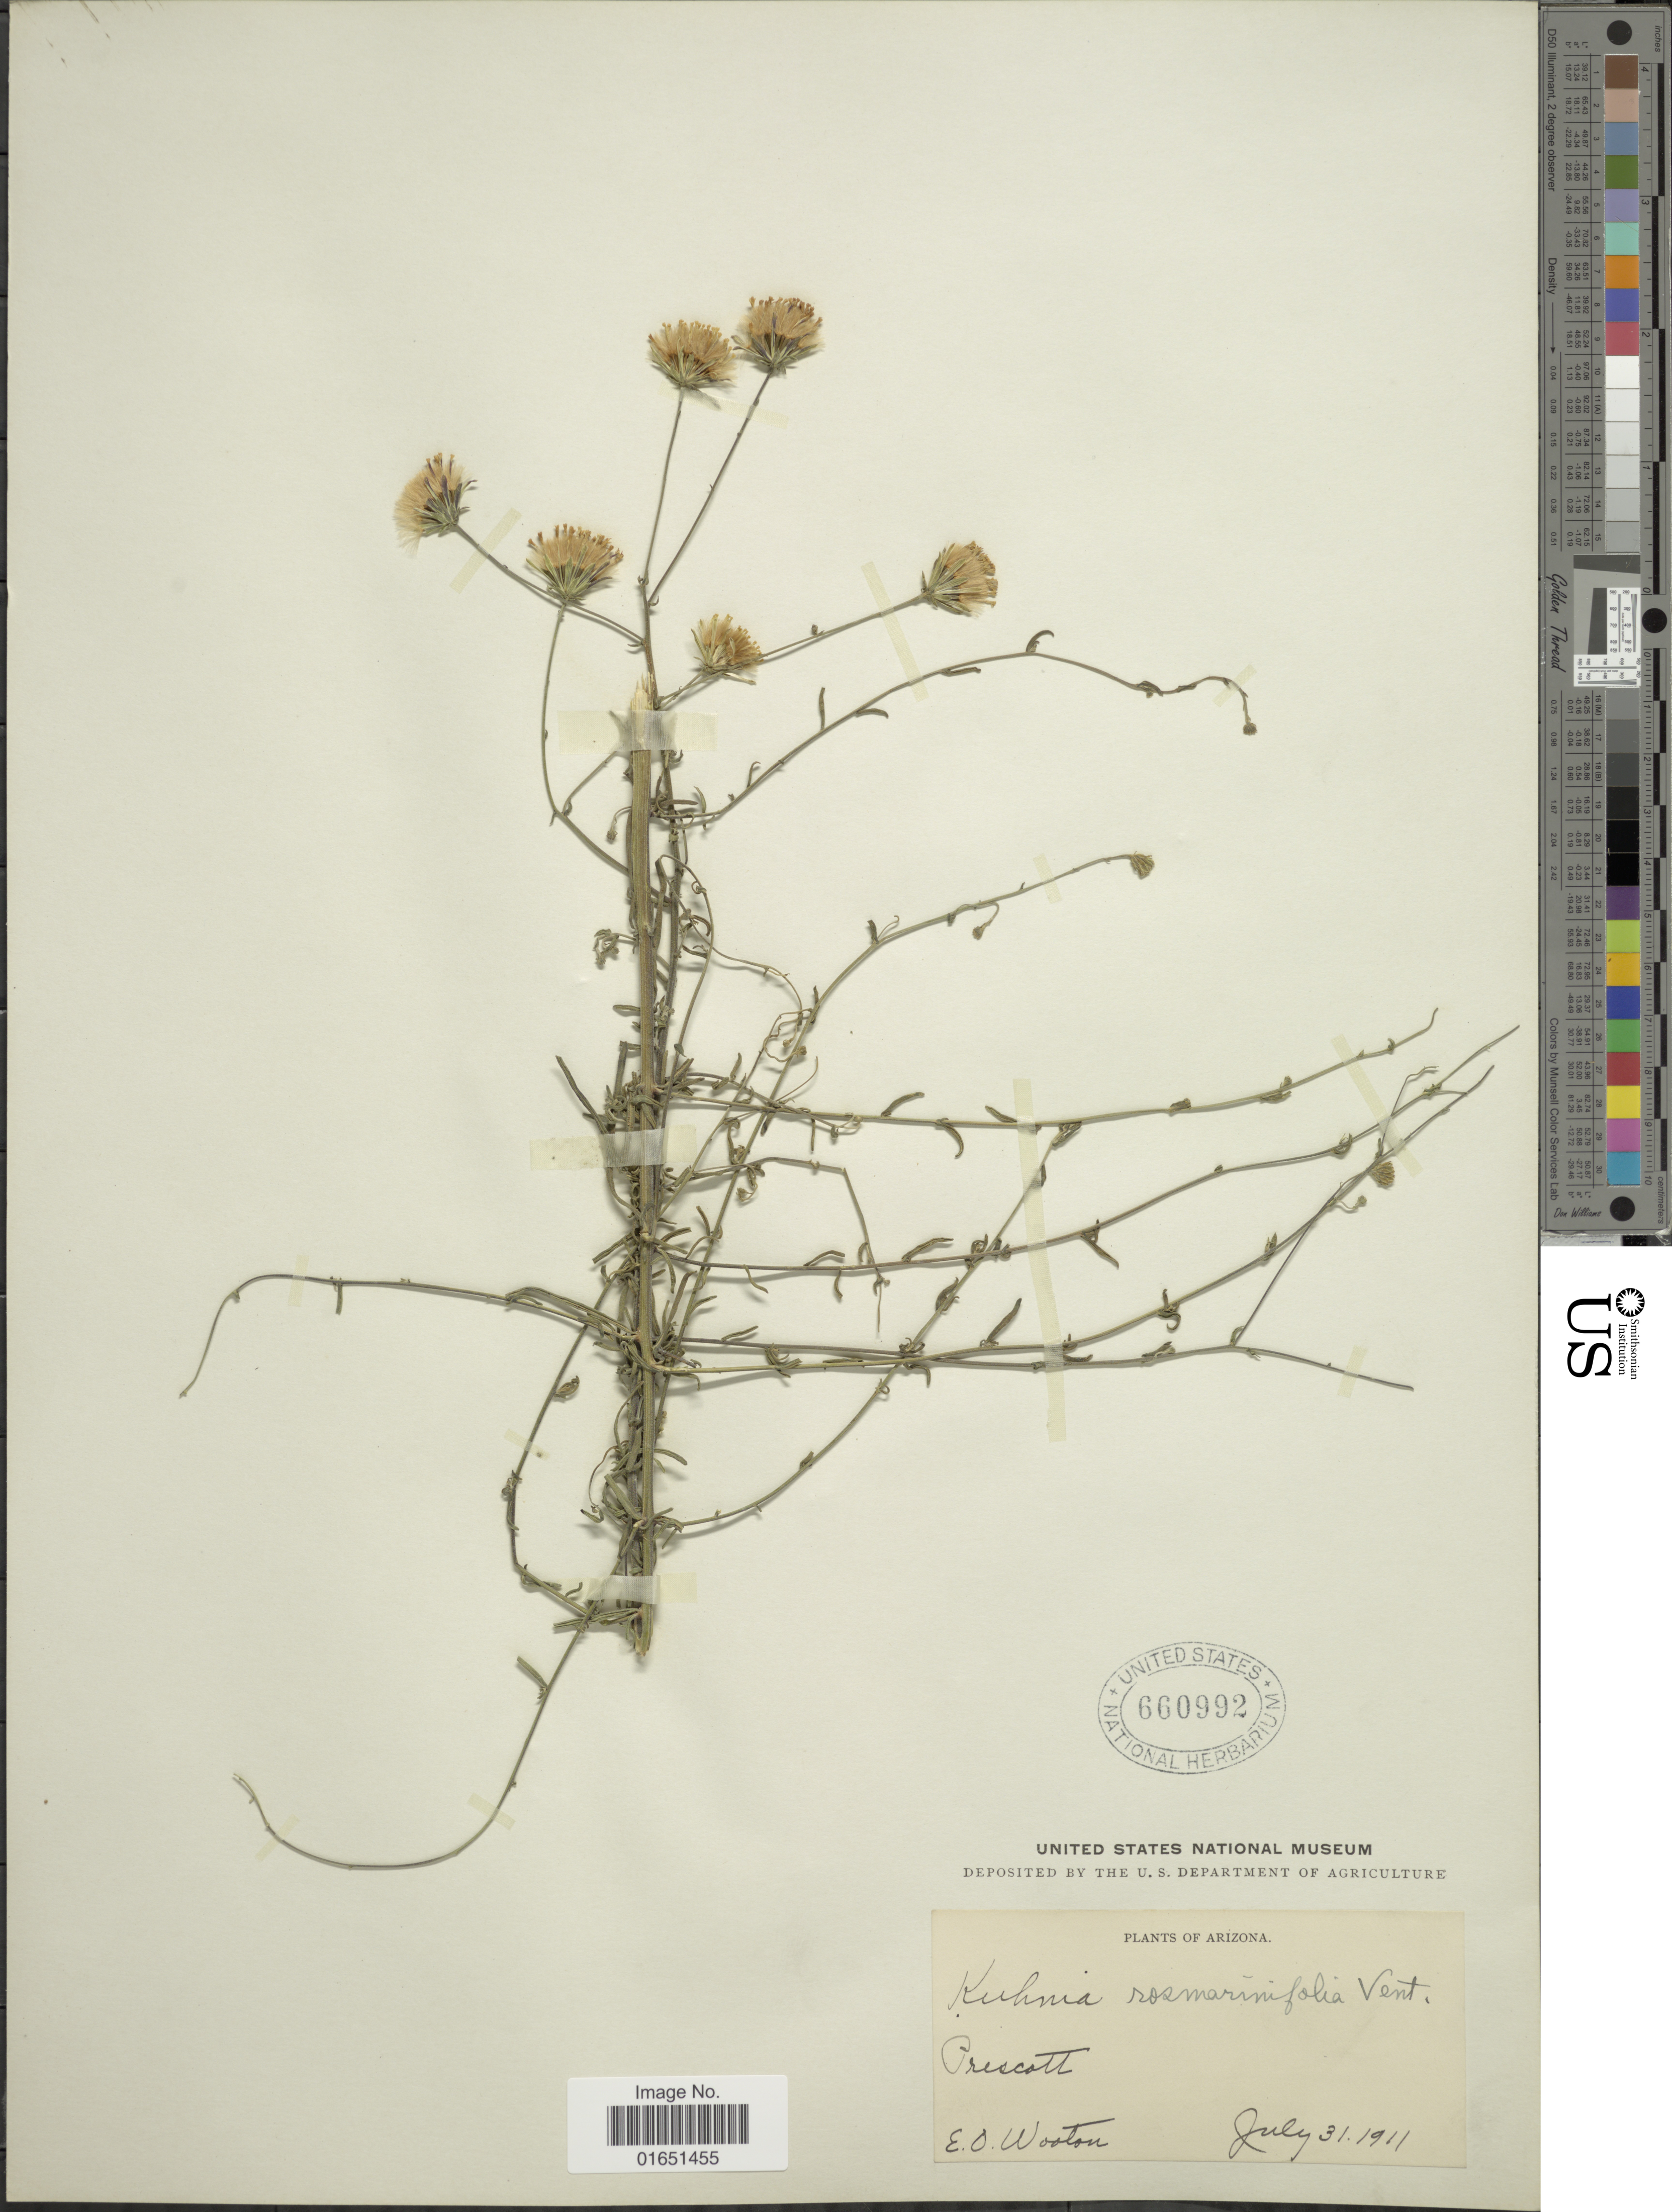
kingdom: Plantae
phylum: Tracheophyta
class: Magnoliopsida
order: Asterales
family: Asteraceae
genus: Brickellia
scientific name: Brickellia rosmarinifolia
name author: (Vent.) W.A. Weber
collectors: E. O. Wooton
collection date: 1911-07-31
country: United States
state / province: Arizona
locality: Prescott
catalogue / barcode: US 660992